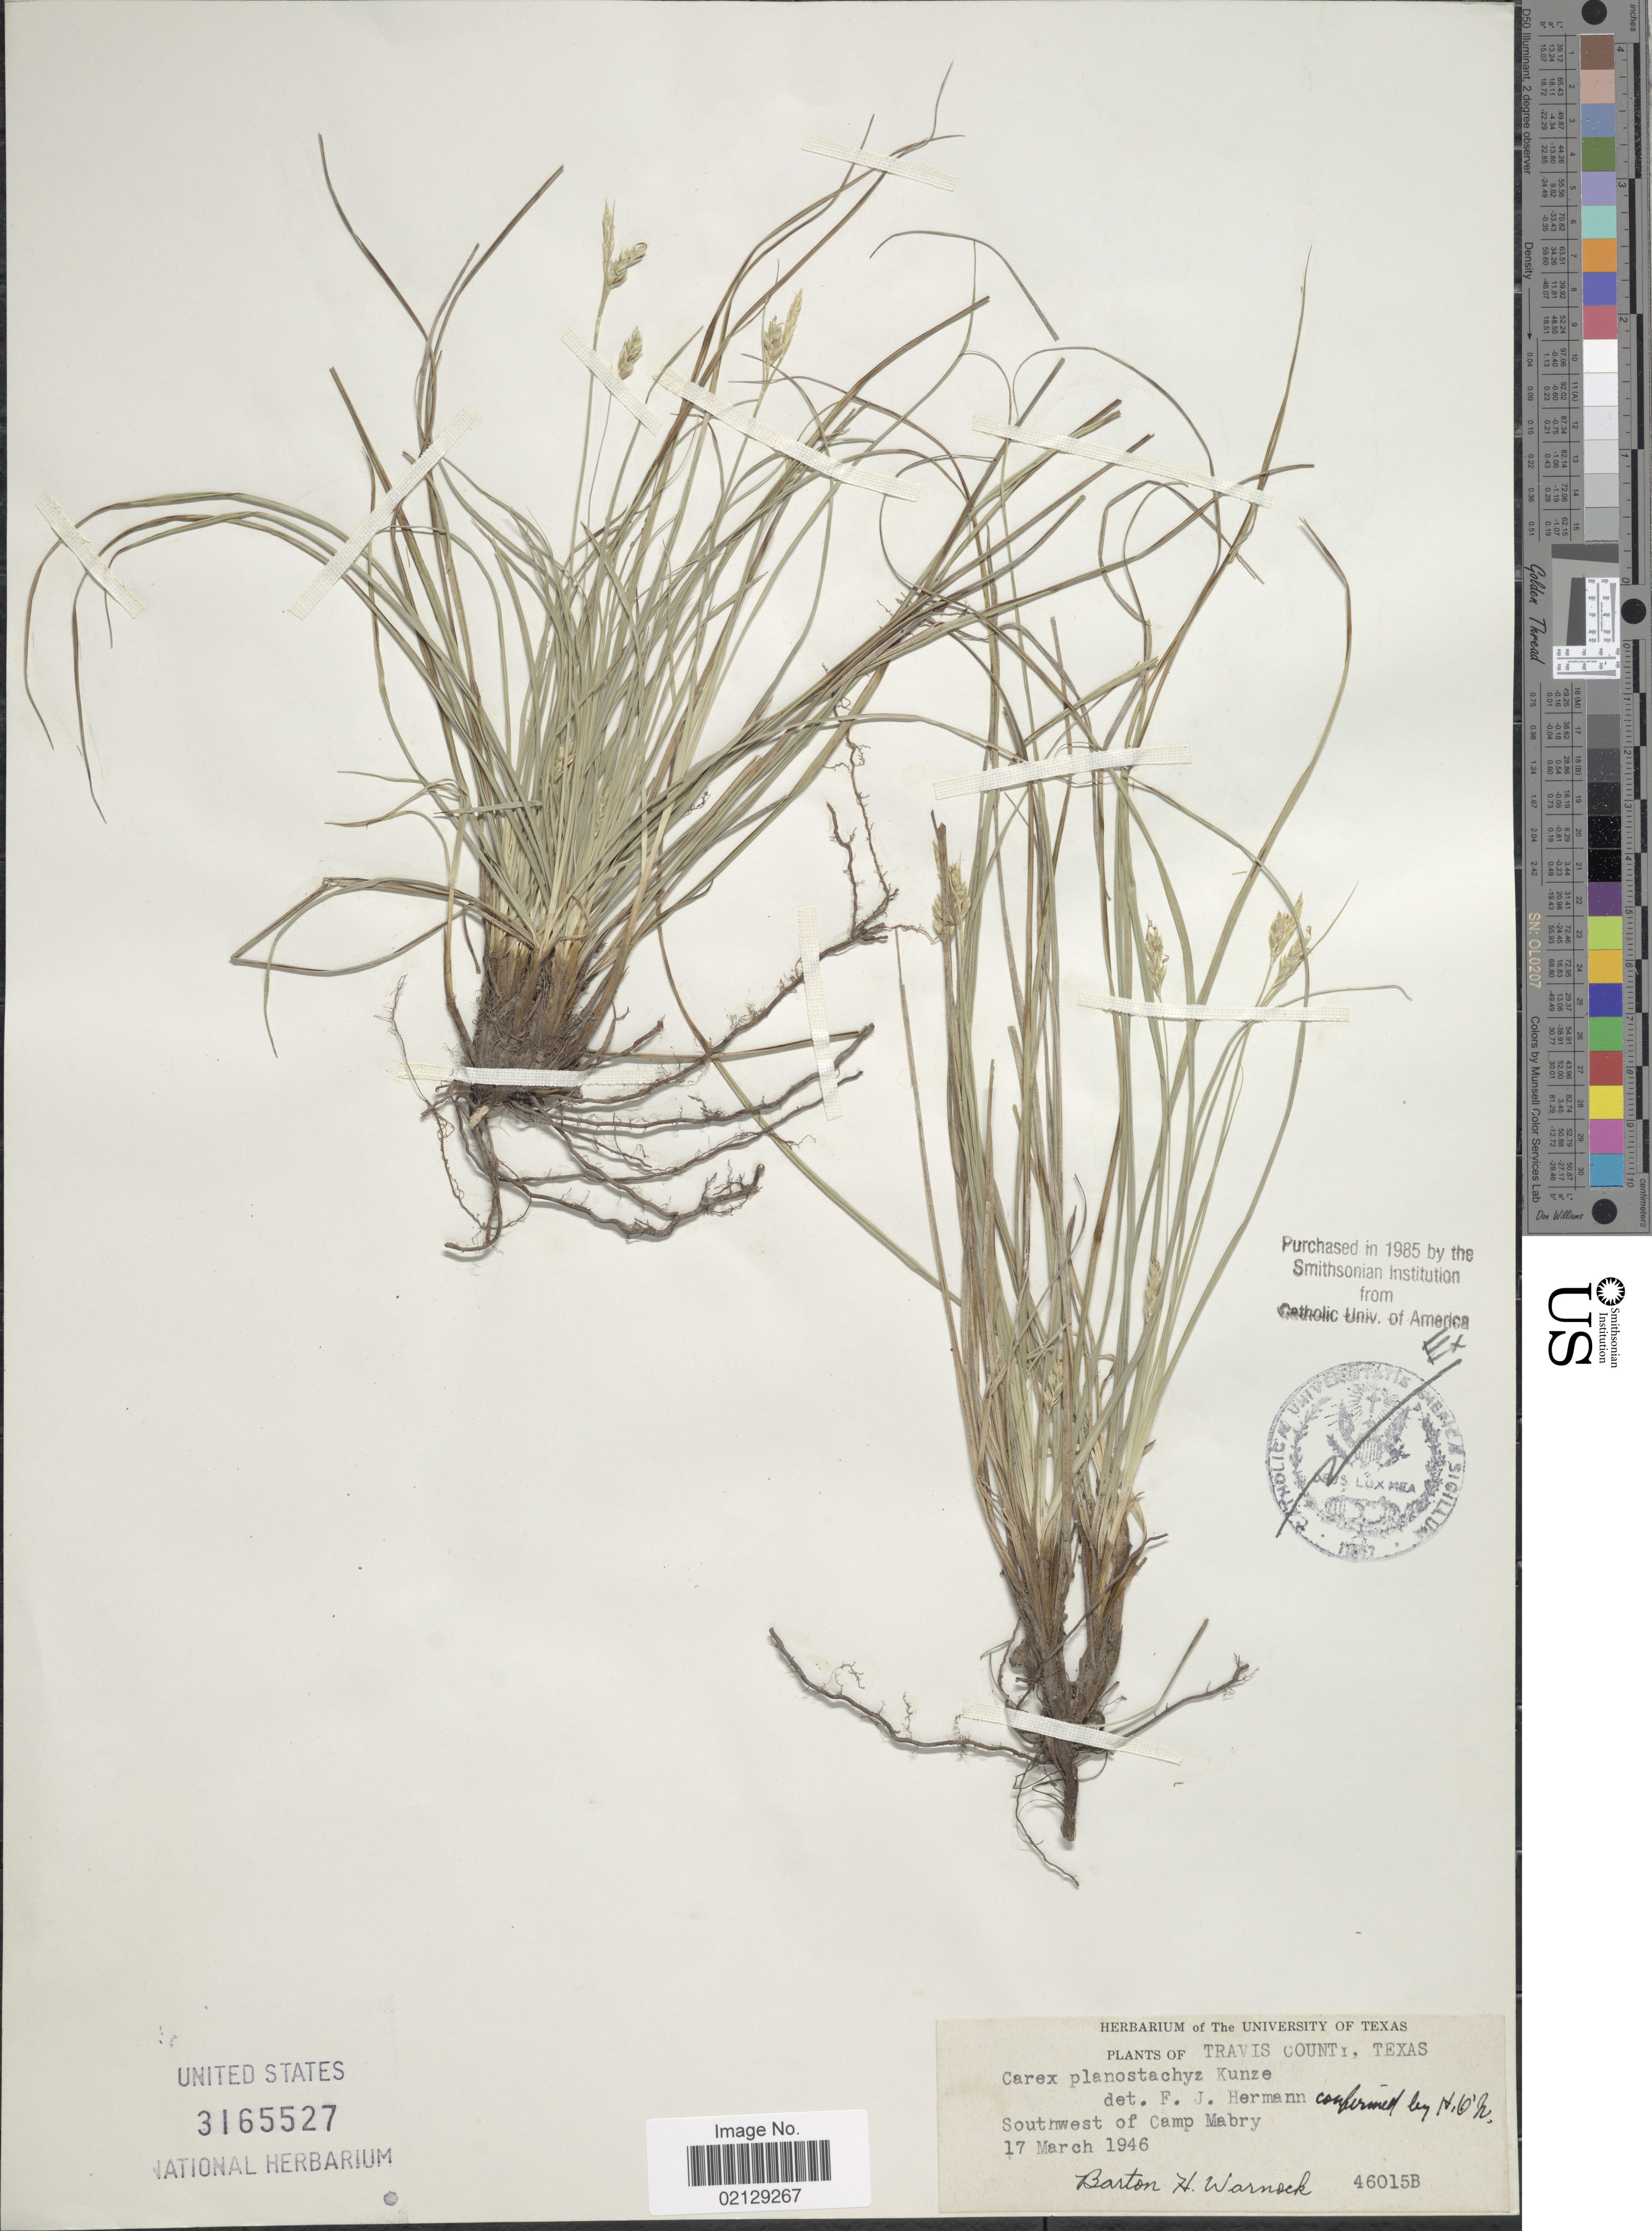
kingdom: Plantae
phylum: Tracheophyta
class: Liliopsida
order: Poales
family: Cyperaceae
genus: Carex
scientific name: Carex planostachys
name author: Kunze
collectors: B. H. Warnock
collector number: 46015B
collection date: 1946-03-17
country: United States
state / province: Texas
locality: Travis County, Texas, Southwest of Camp Mabry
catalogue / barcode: US 3165527